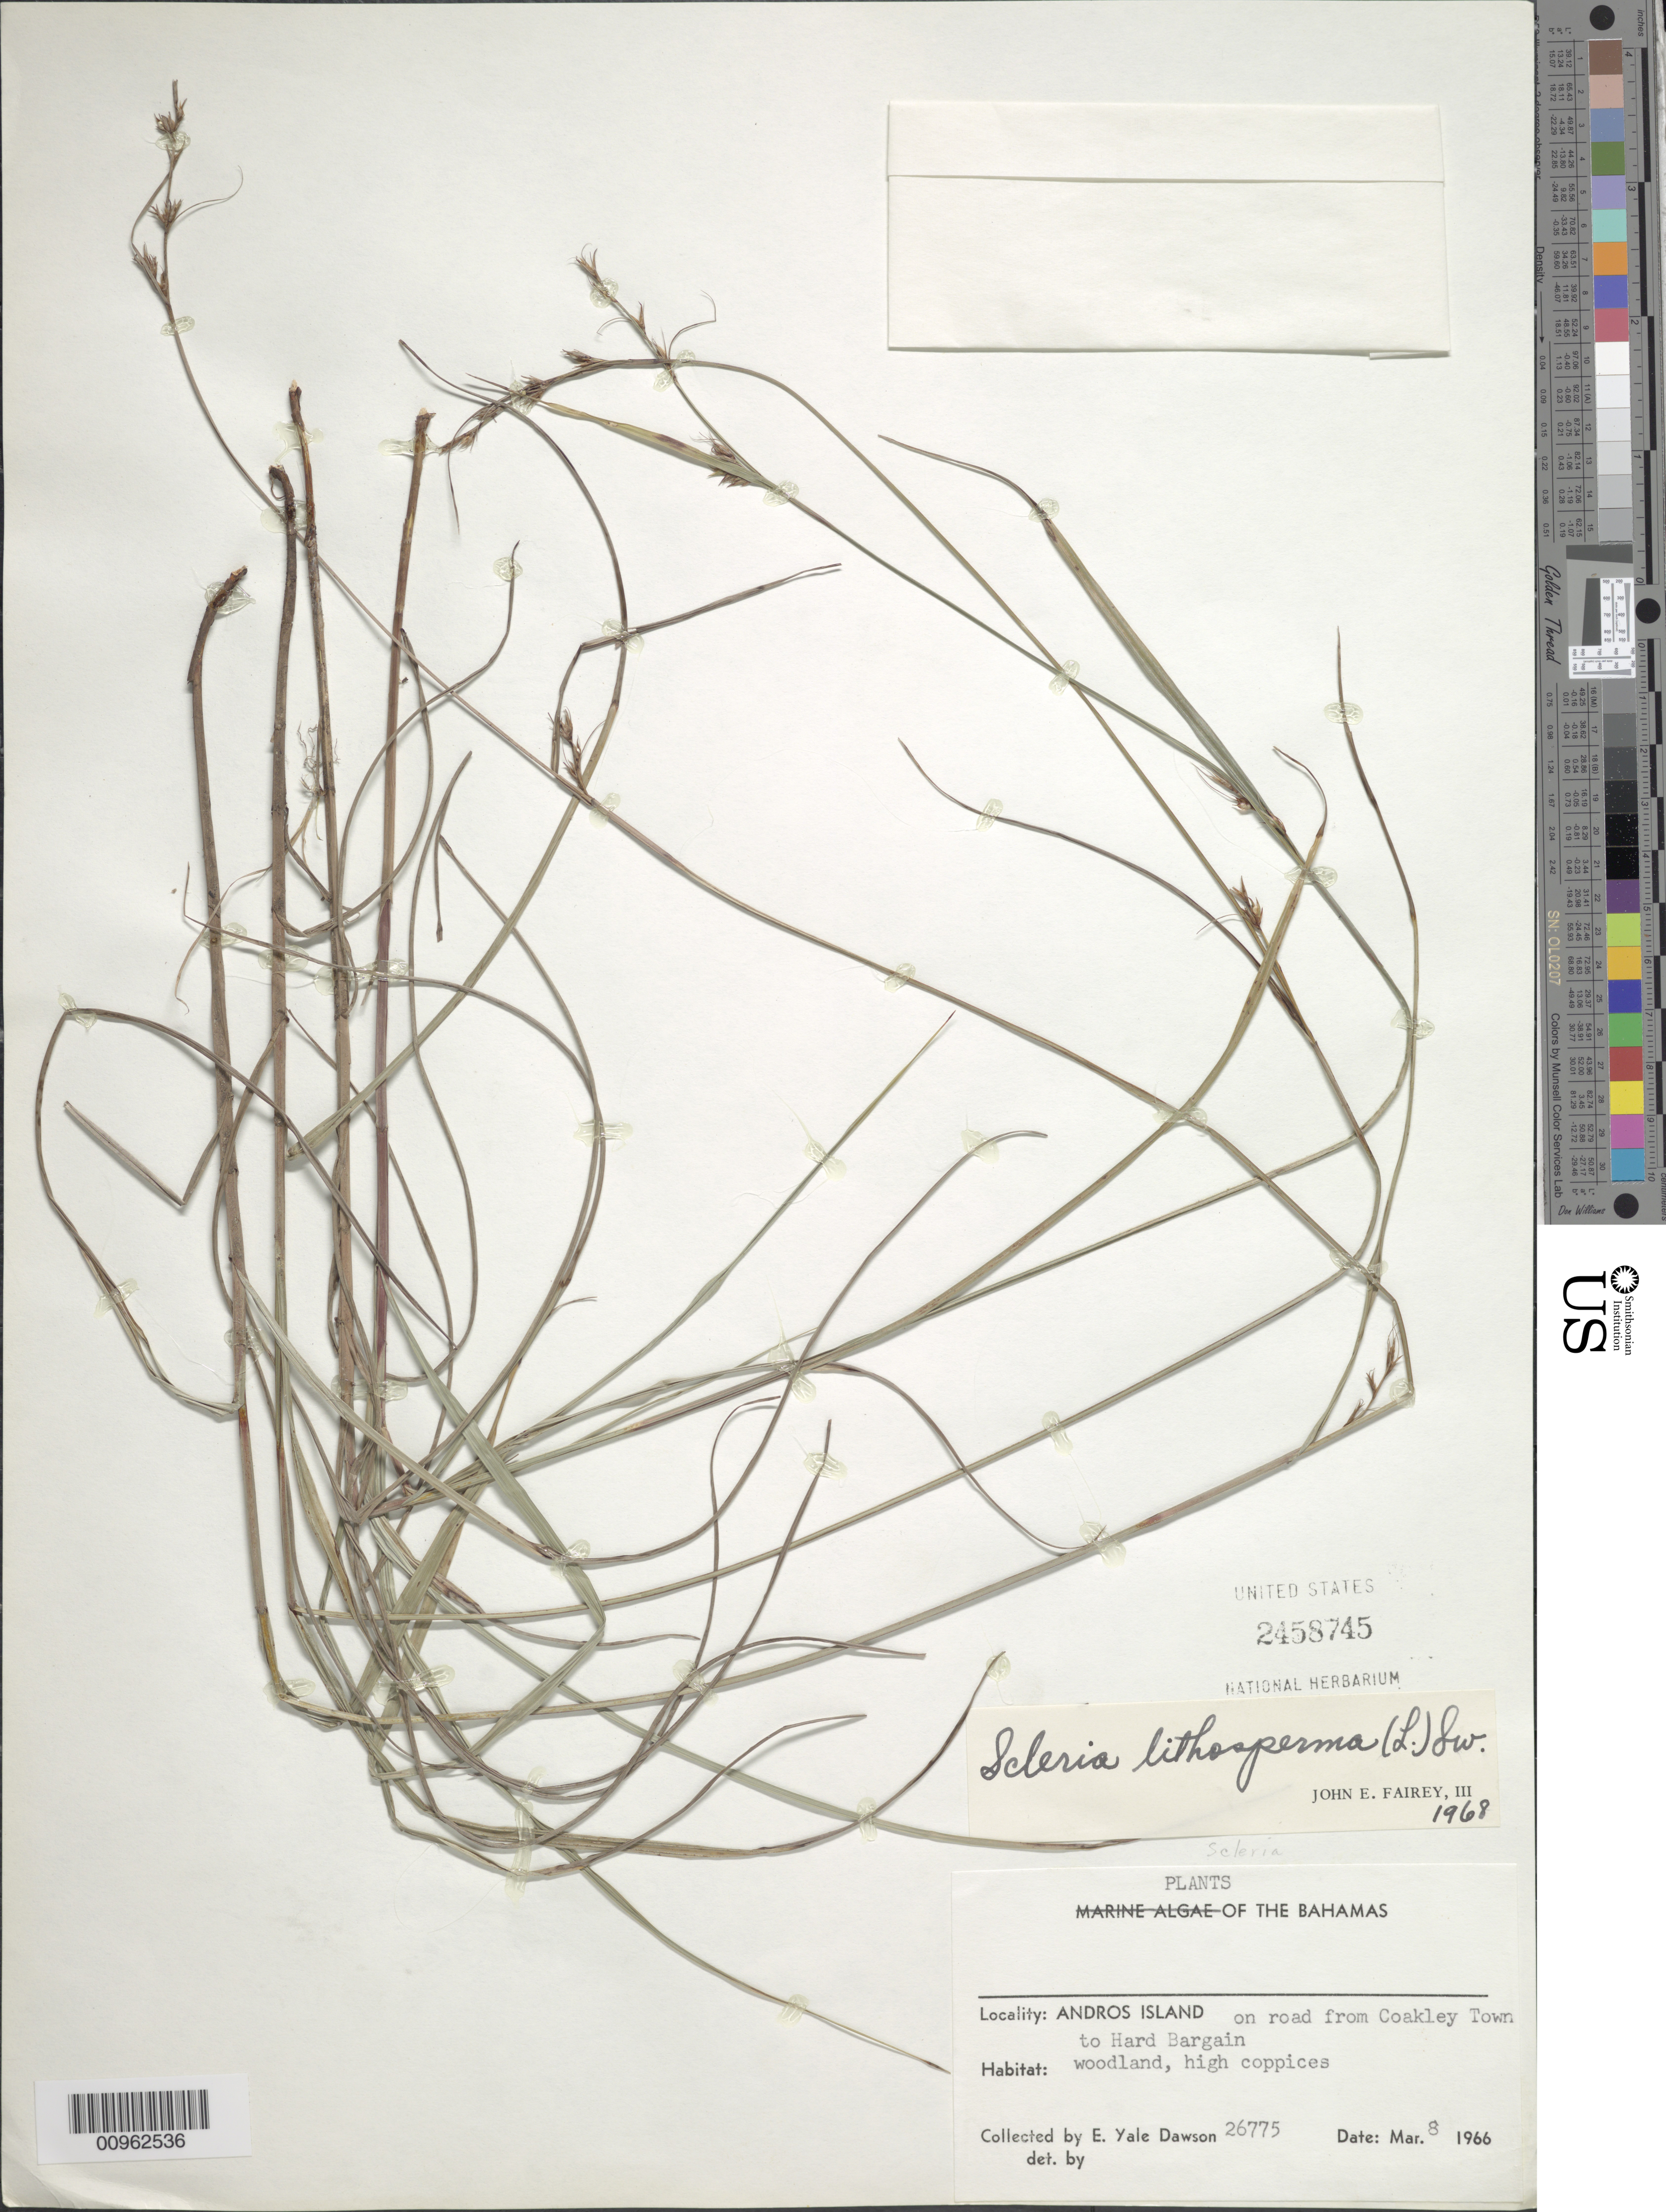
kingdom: Plantae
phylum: Tracheophyta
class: Liliopsida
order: Poales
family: Cyperaceae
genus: Scleria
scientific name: Scleria lithosperma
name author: (L.) Sw.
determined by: Fairey, J. E., III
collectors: E. Y. Dawson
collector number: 26775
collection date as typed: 08 Mar 1966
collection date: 1966-03-08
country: Bahamas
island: Andros Island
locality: Road from Coakley Town to Hard Bargain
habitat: On road, woodland, high coppices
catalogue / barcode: US 2458745